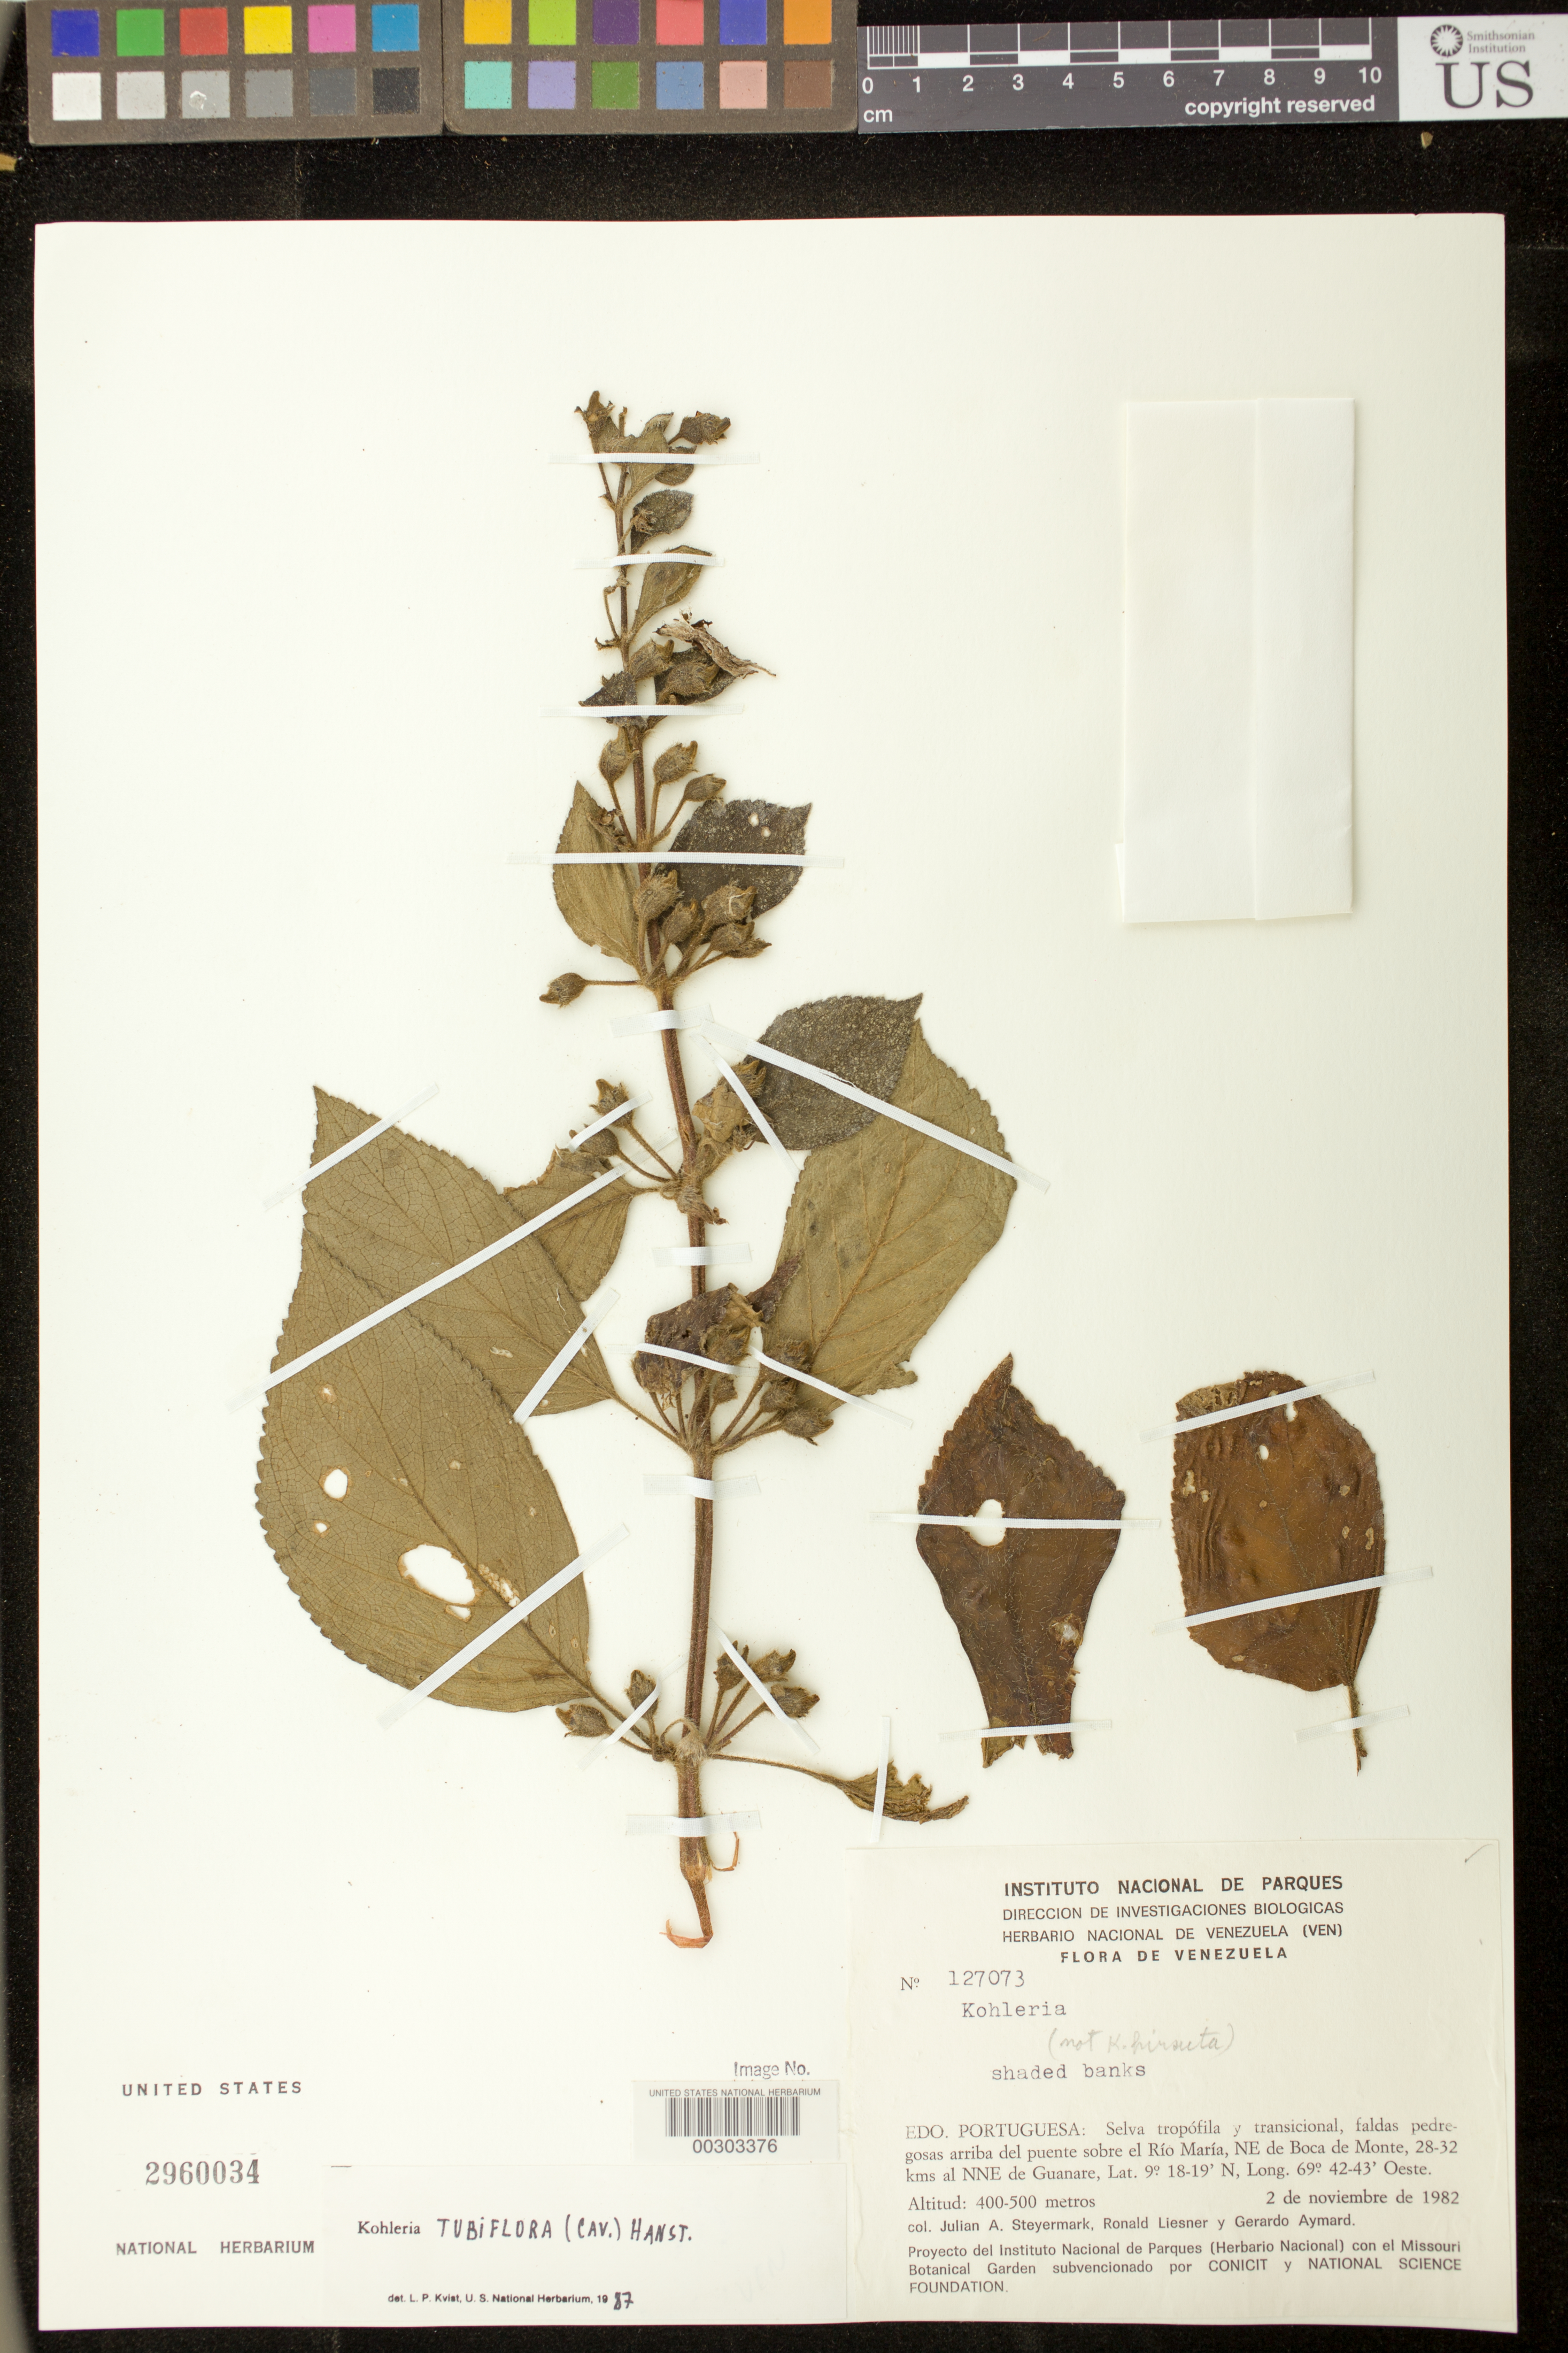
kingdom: Plantae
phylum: Tracheophyta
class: Magnoliopsida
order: Lamiales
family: Gesneriaceae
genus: Kohleria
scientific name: Kohleria tubiflora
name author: (Cav.) Hanst.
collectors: J. Steyermark, R. L. Liesner & G. A. Aymard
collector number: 127073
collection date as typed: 02 Nov 1982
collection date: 1982-11-02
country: Venezuela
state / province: Portuguesa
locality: Rio Maria, NE of Boca de Monte, 28-32 km NNE of Guanare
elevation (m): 400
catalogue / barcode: US 2960034